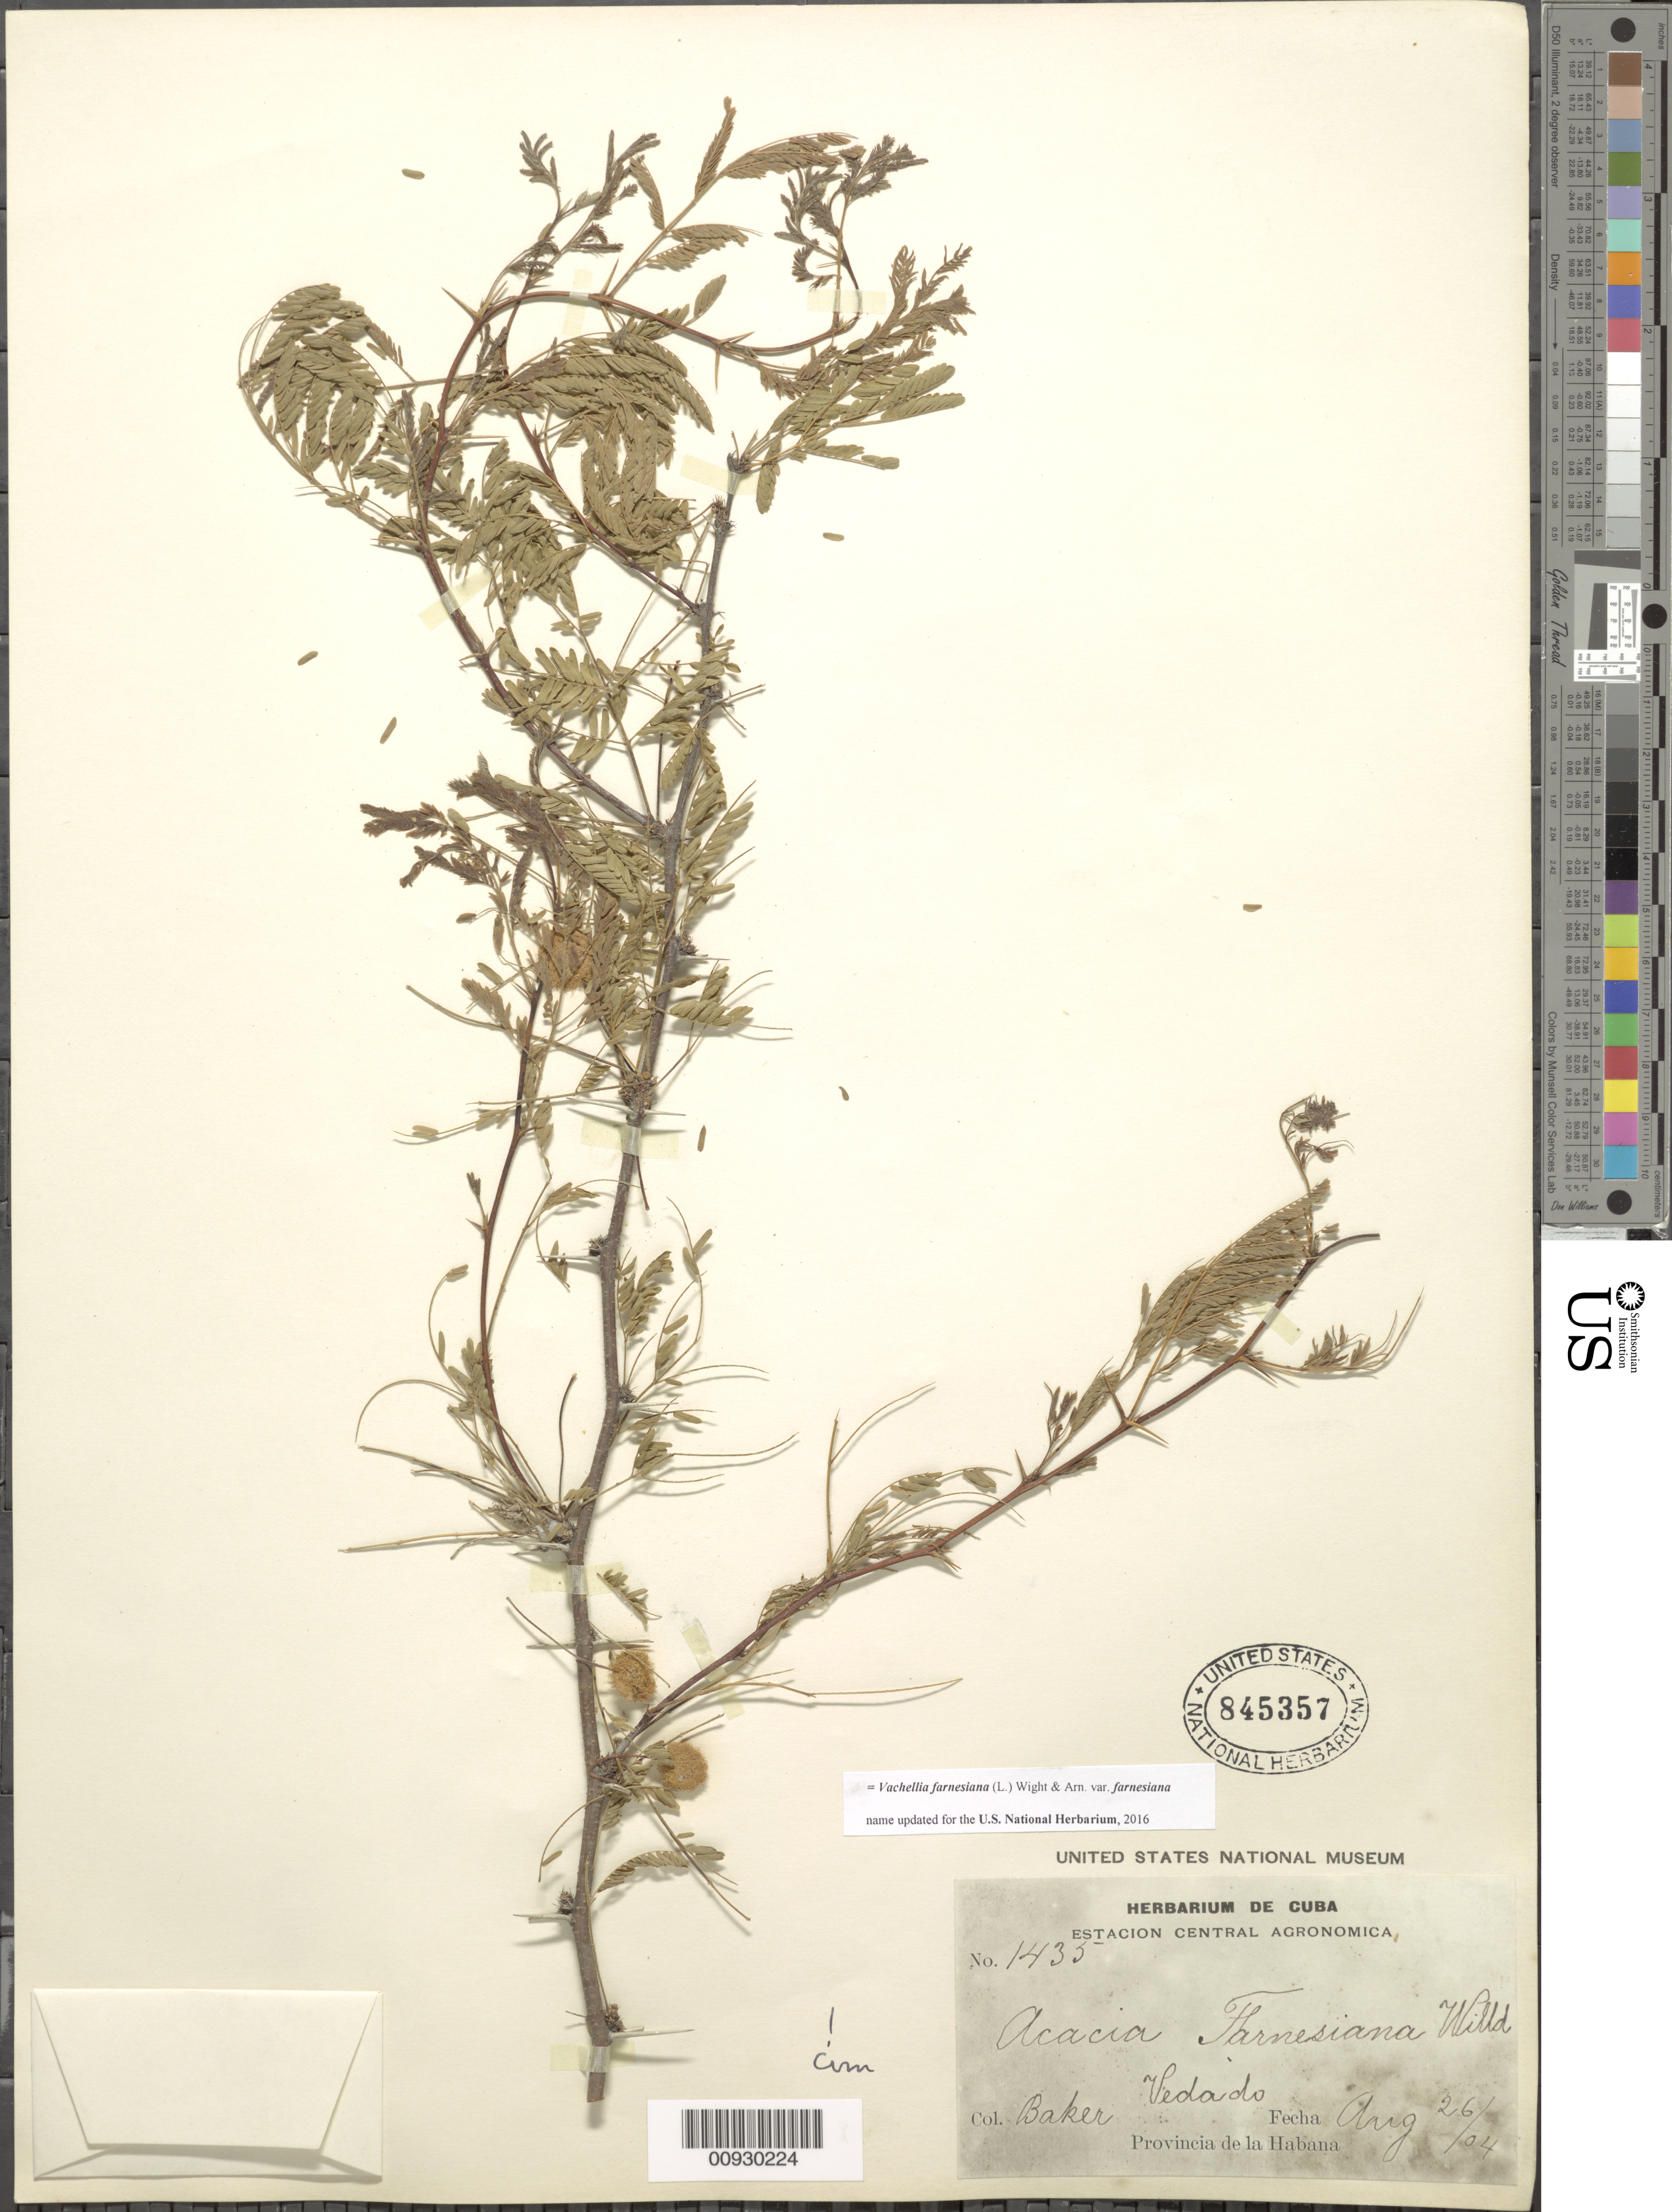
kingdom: Plantae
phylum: Tracheophyta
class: Magnoliopsida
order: Fabales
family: Fabaceae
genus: Vachellia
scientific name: Vachellia farnesiana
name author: (L.) Wight & Arn.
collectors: C. F. Baker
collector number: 1435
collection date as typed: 26 Aug 1904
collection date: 1904-08-26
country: Cuba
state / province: La Habana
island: Cuba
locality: Vedaido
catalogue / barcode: US 845357